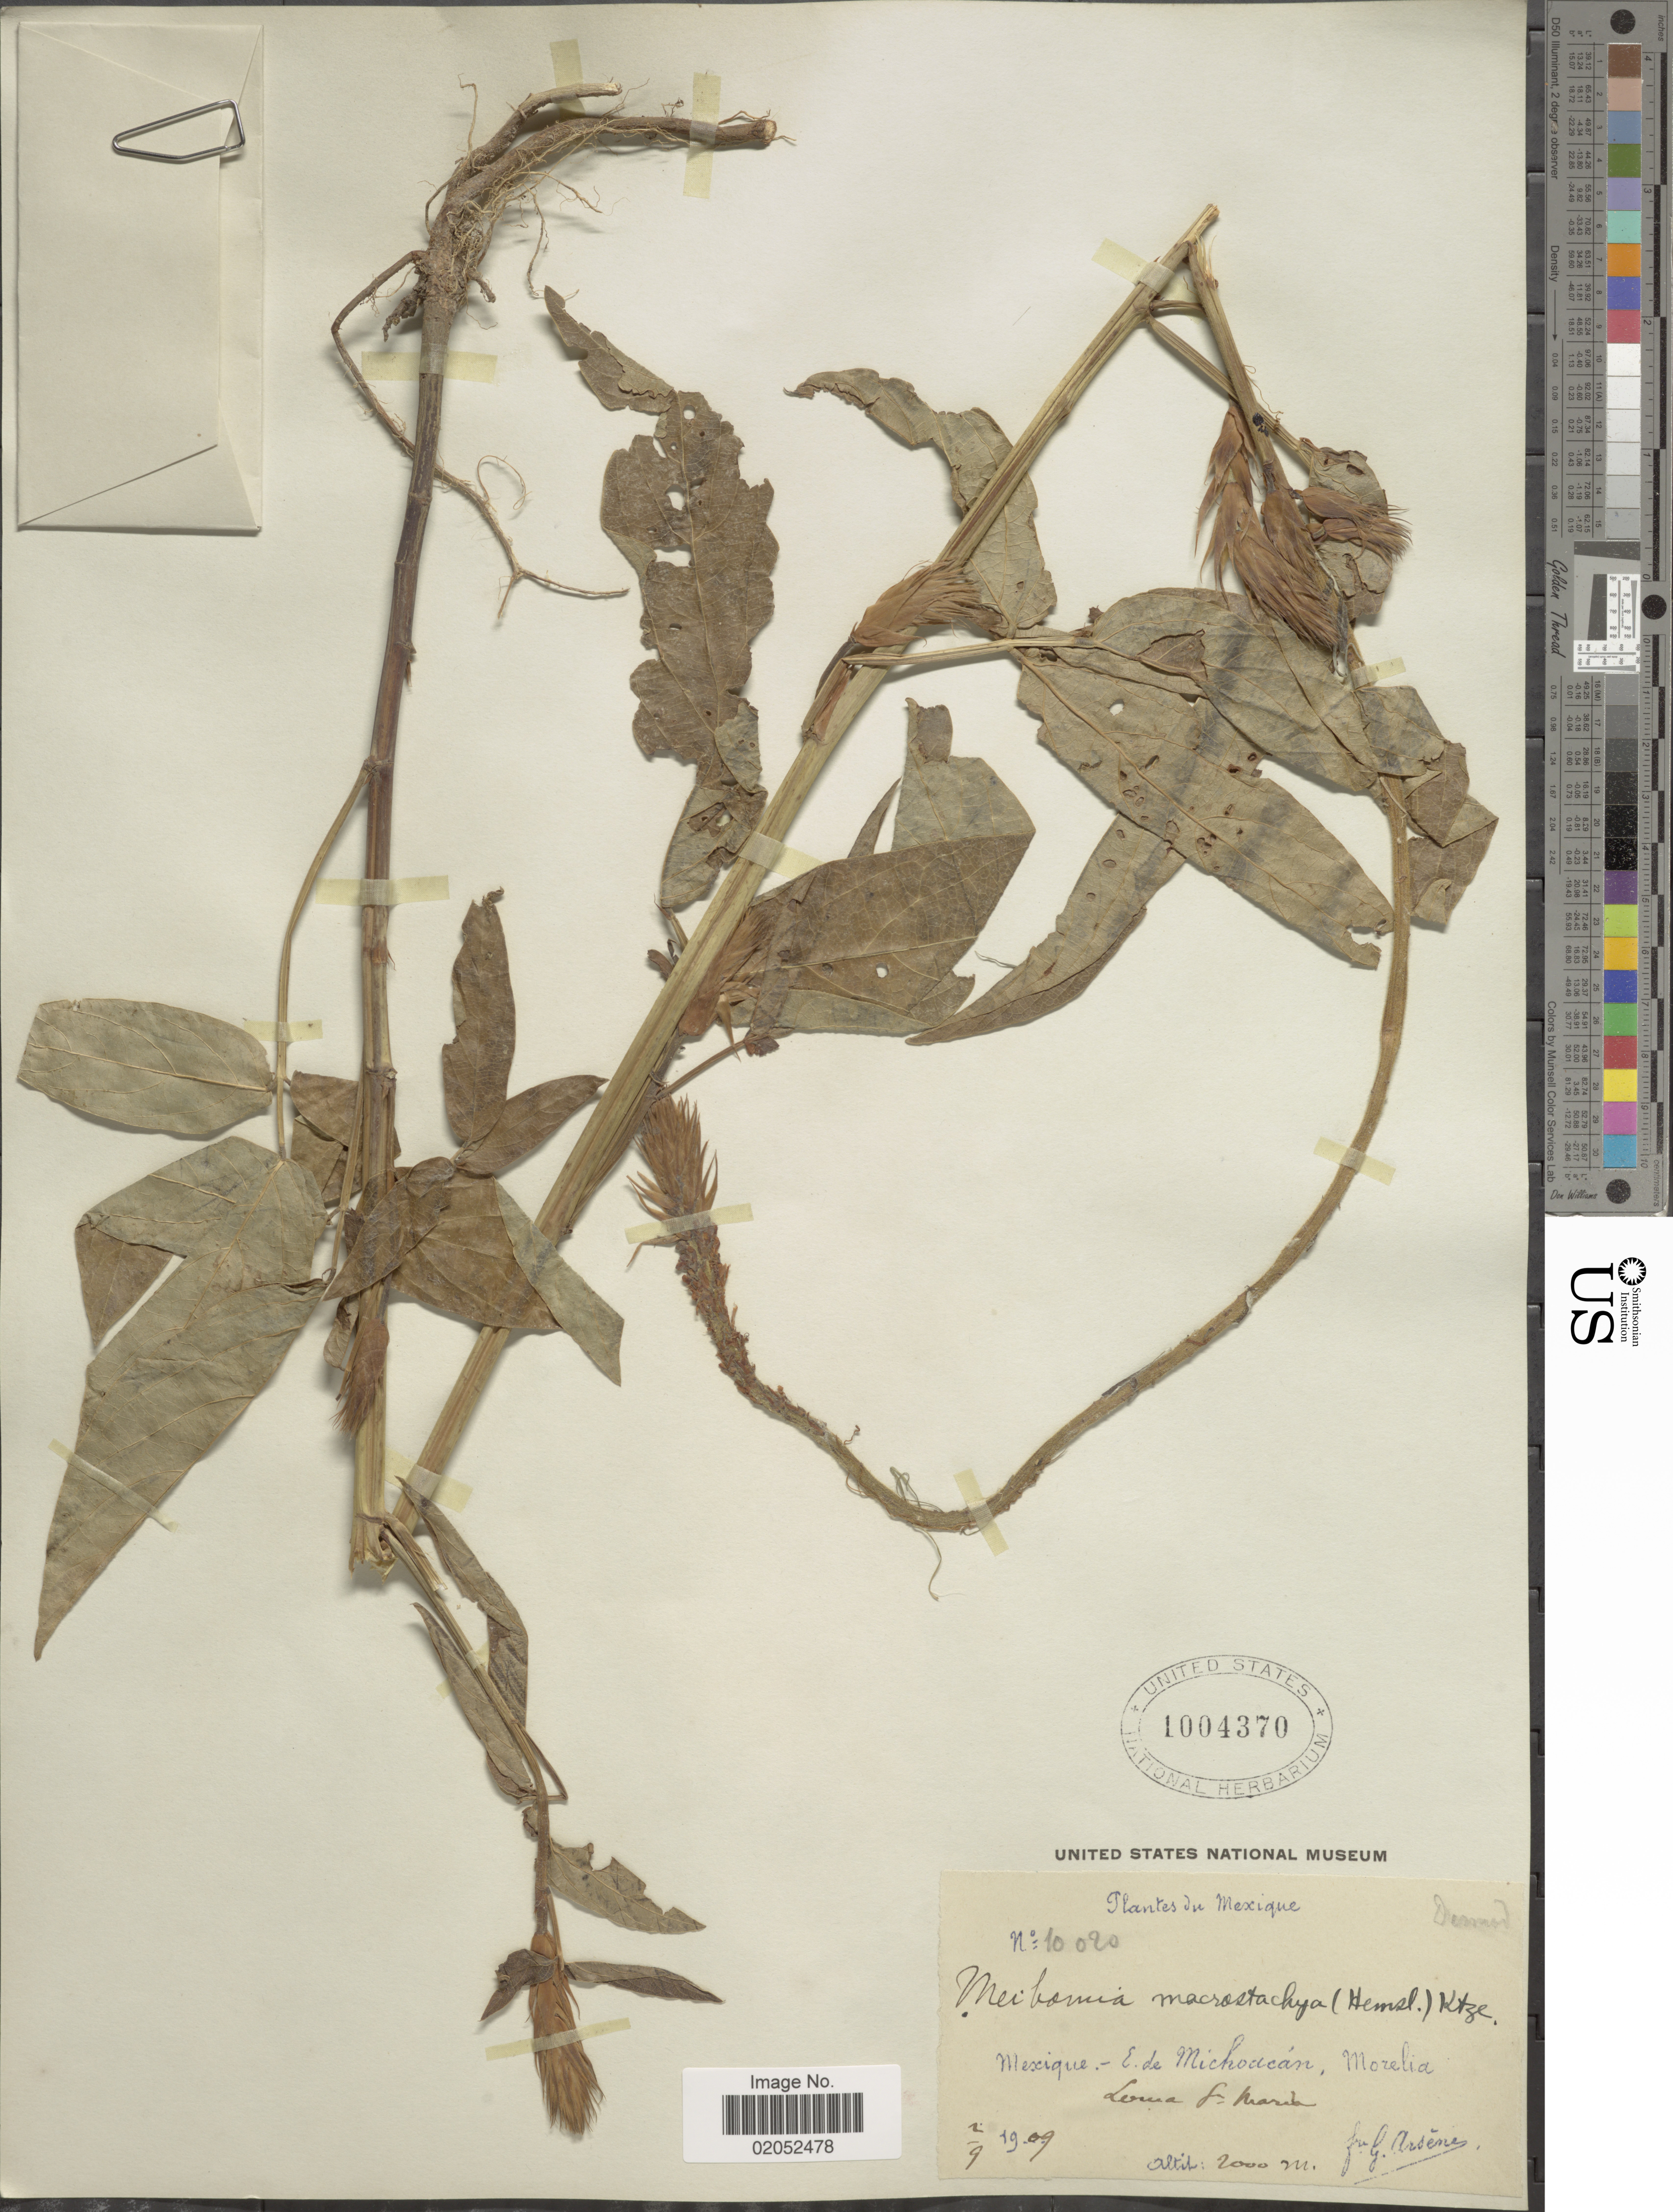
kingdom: Plantae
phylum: Tracheophyta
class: Magnoliopsida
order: Fabales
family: Fabaceae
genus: Desmodium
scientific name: Desmodium macrostachyum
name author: Hemsl.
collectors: Bro. G. Arsène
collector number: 10020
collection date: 1909-09-02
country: Mexico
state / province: Michoacán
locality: Mexique. - E. de Michoacan, Morelia. Sa. Maria.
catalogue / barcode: US 1004370